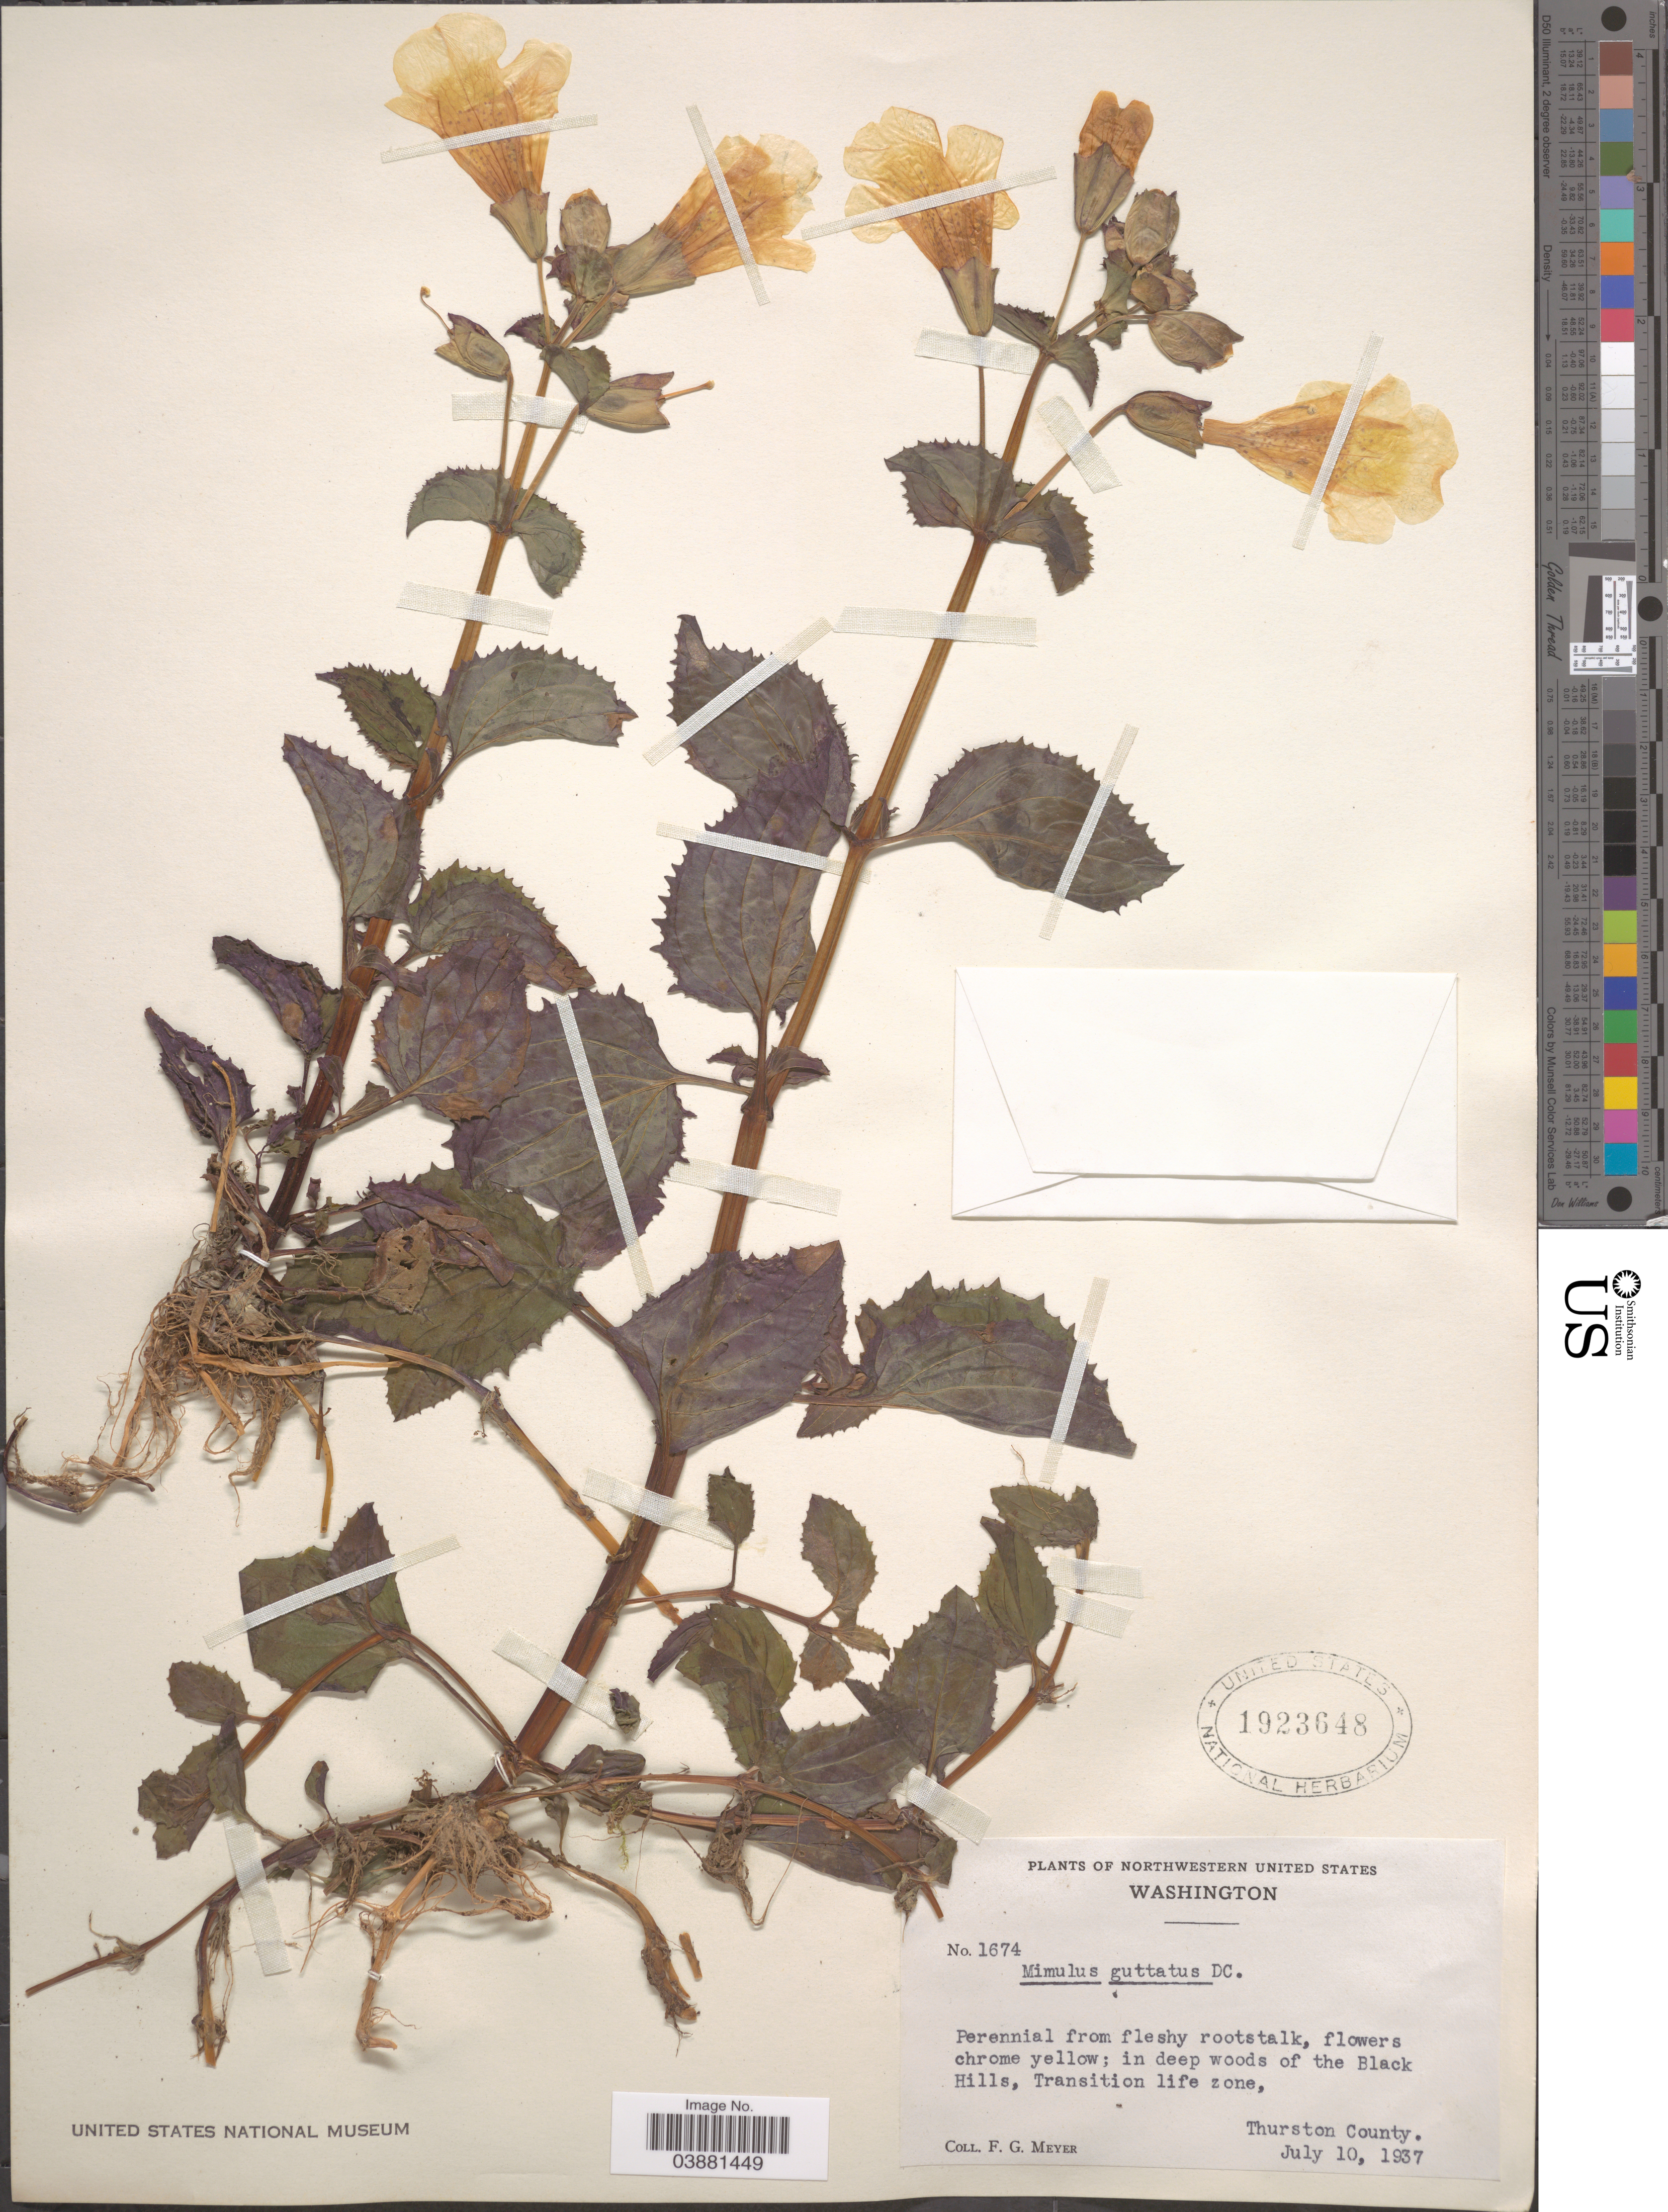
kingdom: Plantae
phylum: Tracheophyta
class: Magnoliopsida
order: Lamiales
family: Phrymaceae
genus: Mimulus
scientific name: Mimulus guttatus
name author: DC.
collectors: F. G. Meyer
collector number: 1674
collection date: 1937-07-10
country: United States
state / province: Washington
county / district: Thurston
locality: Northwestern United States. In deep woods of the Black Hills, Transition life zone, Thurston County.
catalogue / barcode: US 1923648